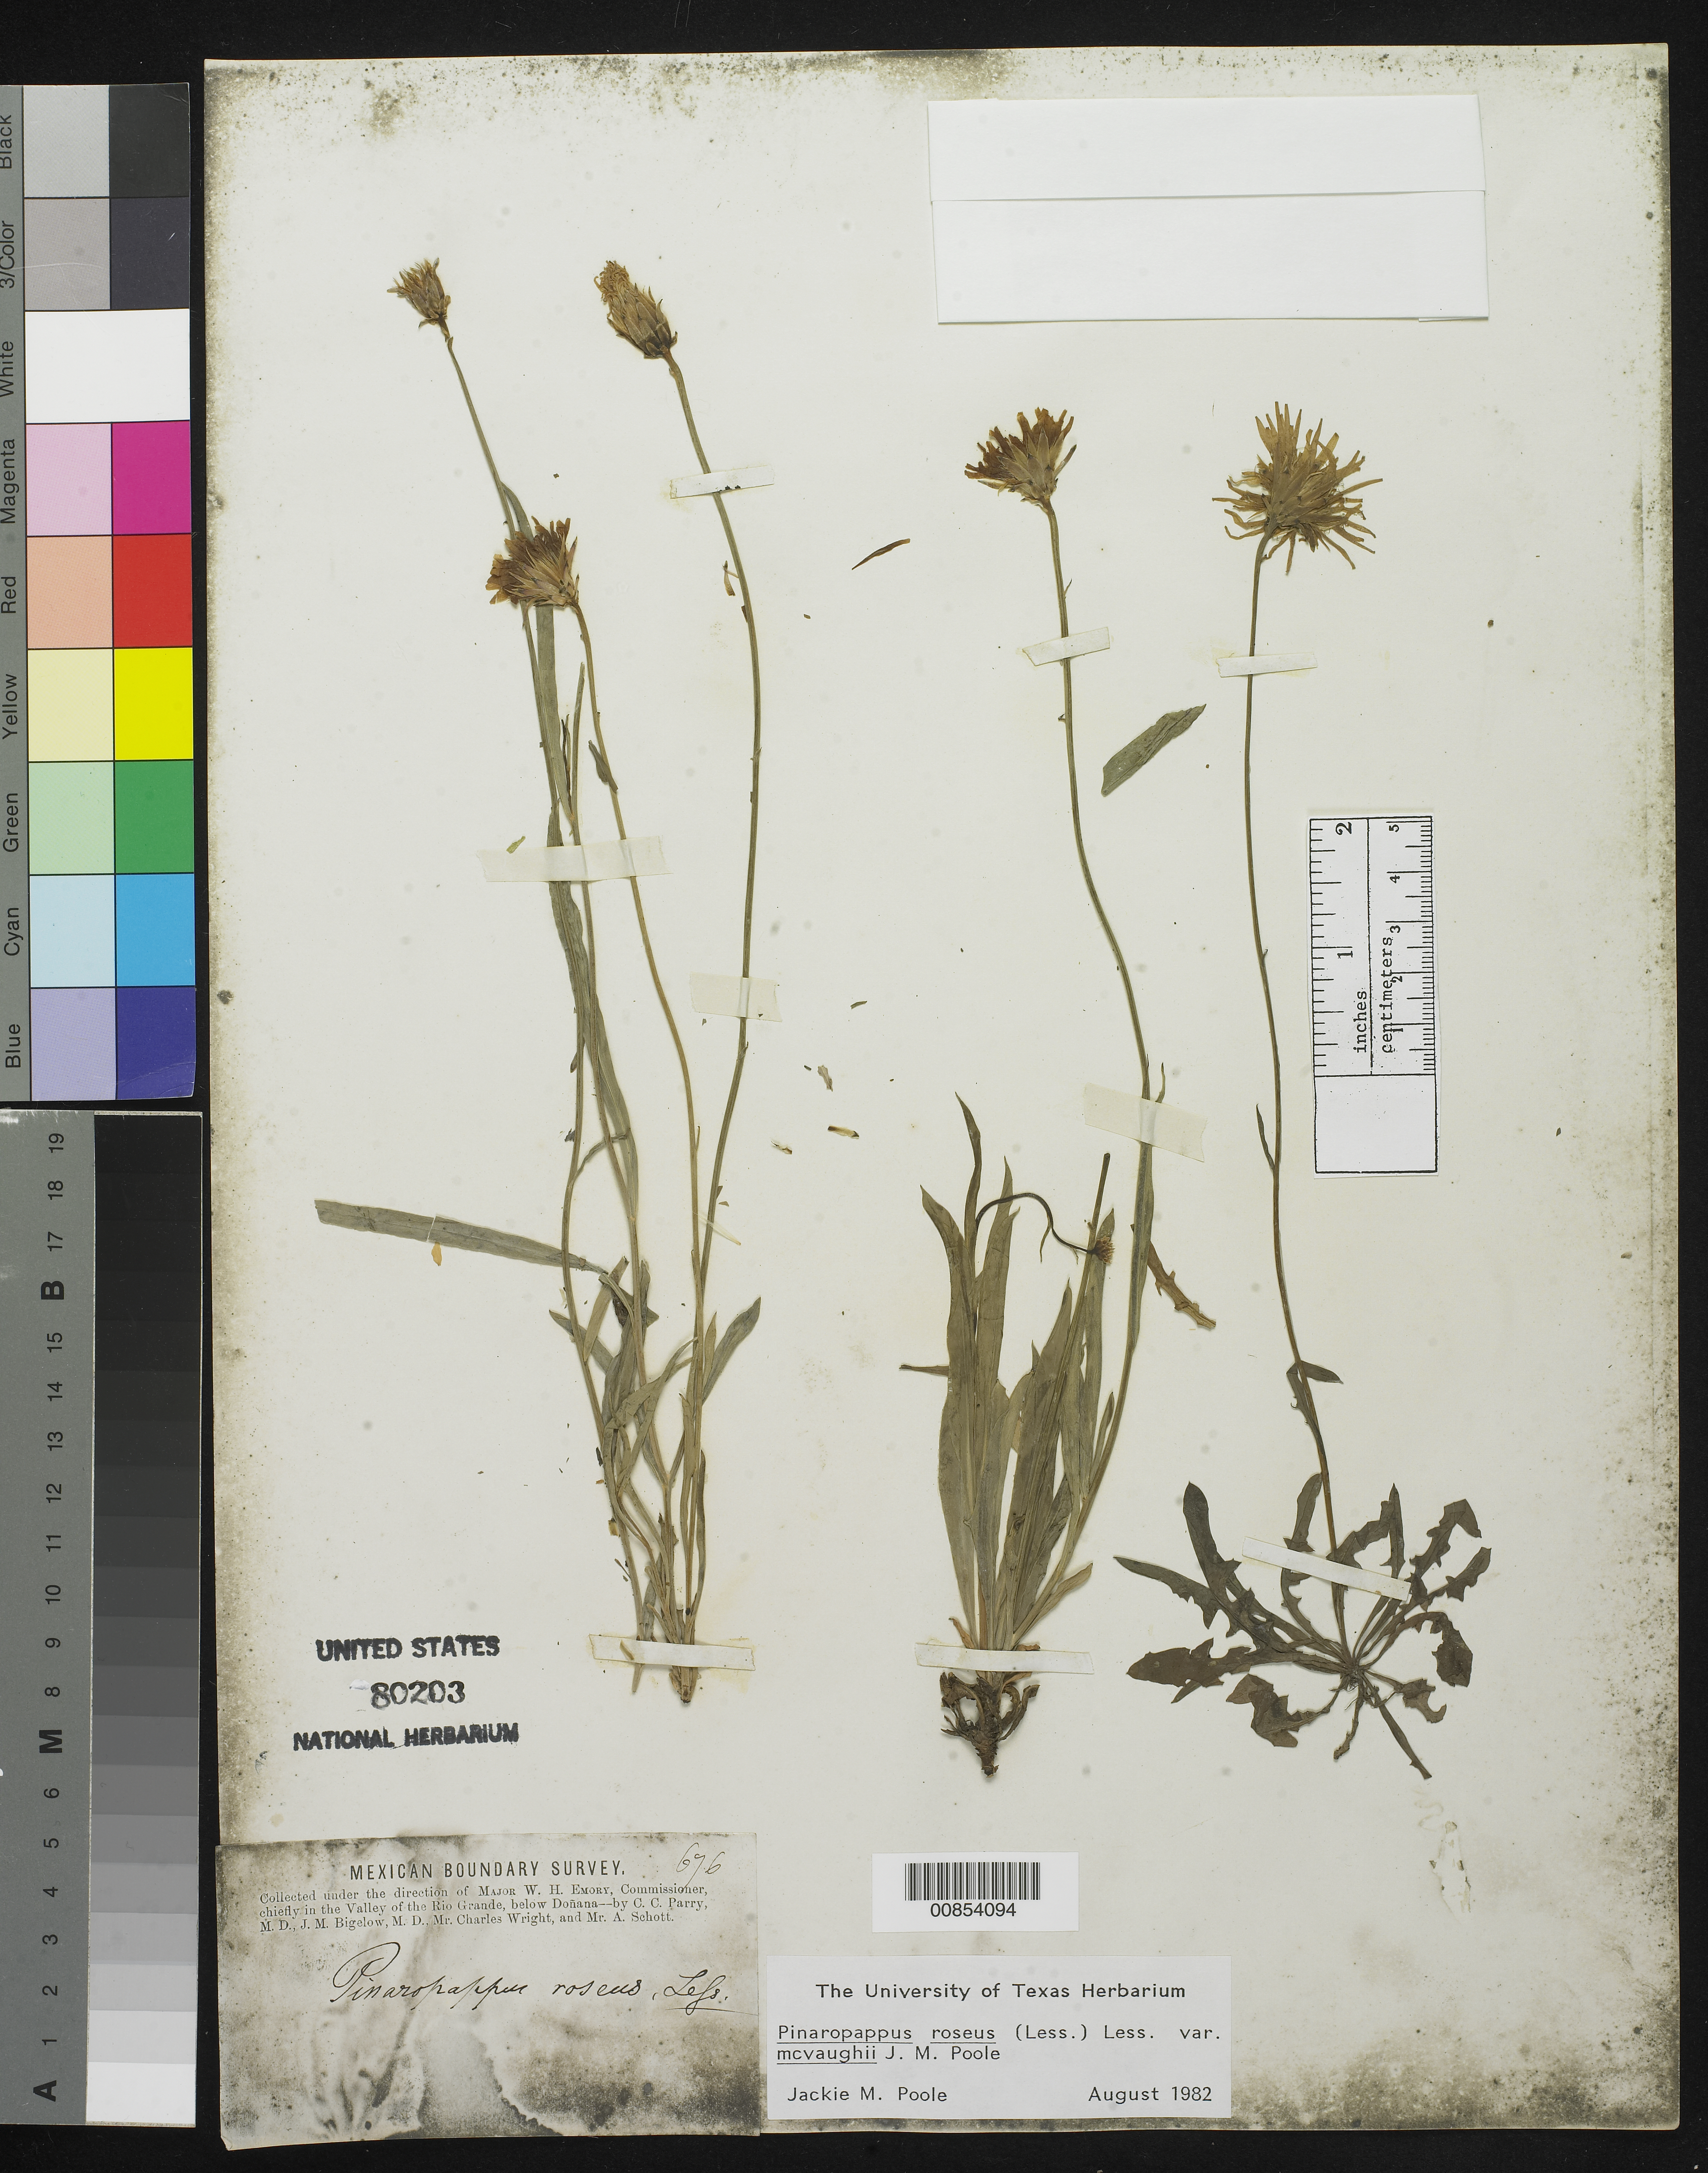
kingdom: Plantae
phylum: Tracheophyta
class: Magnoliopsida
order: Asterales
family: Asteraceae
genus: Pinaropappus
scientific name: Pinaropappus roseus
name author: Less.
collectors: C. C. Parry, J. M. Bigelow, C. Wright & A. C. V. Schott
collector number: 676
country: United States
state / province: New Mexico / Texas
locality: Valley of the Rio Grande, below Doñana.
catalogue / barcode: US 80203